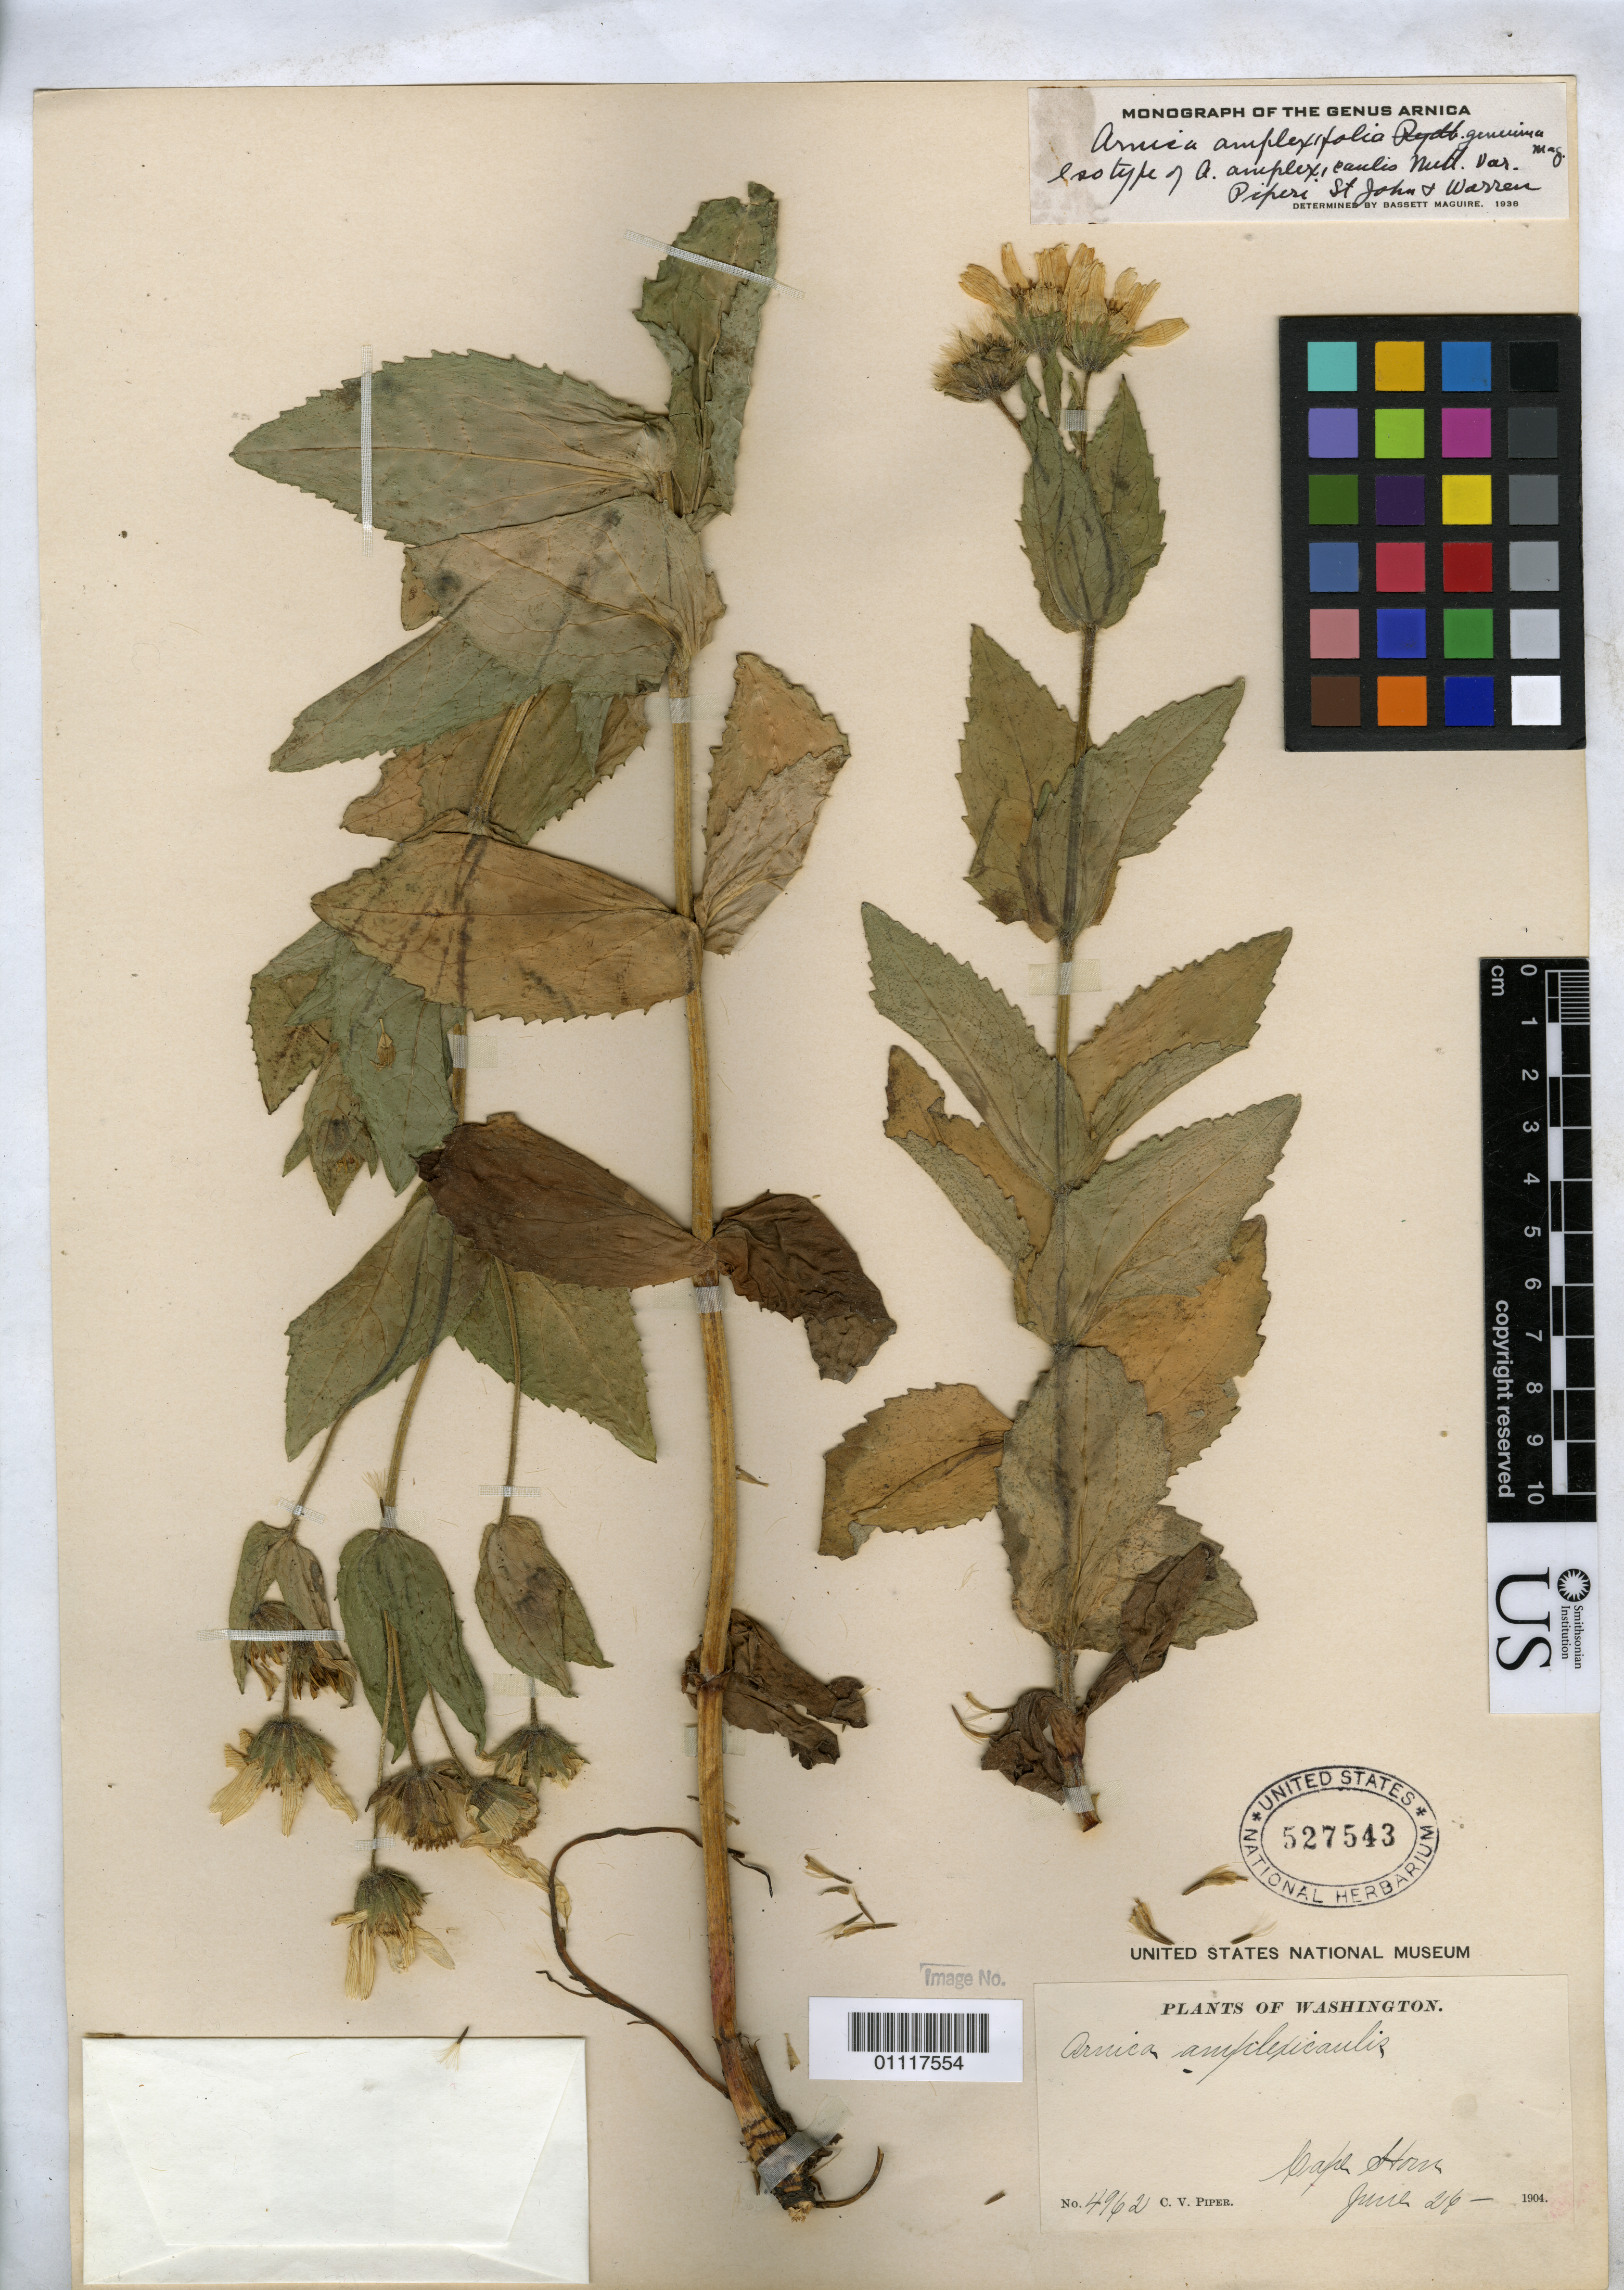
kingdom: Plantae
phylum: Tracheophyta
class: Magnoliopsida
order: Asterales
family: Asteraceae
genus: Arnica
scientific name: Arnica amplexicaulis var. piperi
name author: H. St. John & F.A. Warren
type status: Isotype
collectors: C. V. Piper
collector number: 4962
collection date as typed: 26 Jun 1904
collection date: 1904-06-26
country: United States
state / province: Washington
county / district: Skamania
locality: Cape Horn.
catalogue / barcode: US 527543